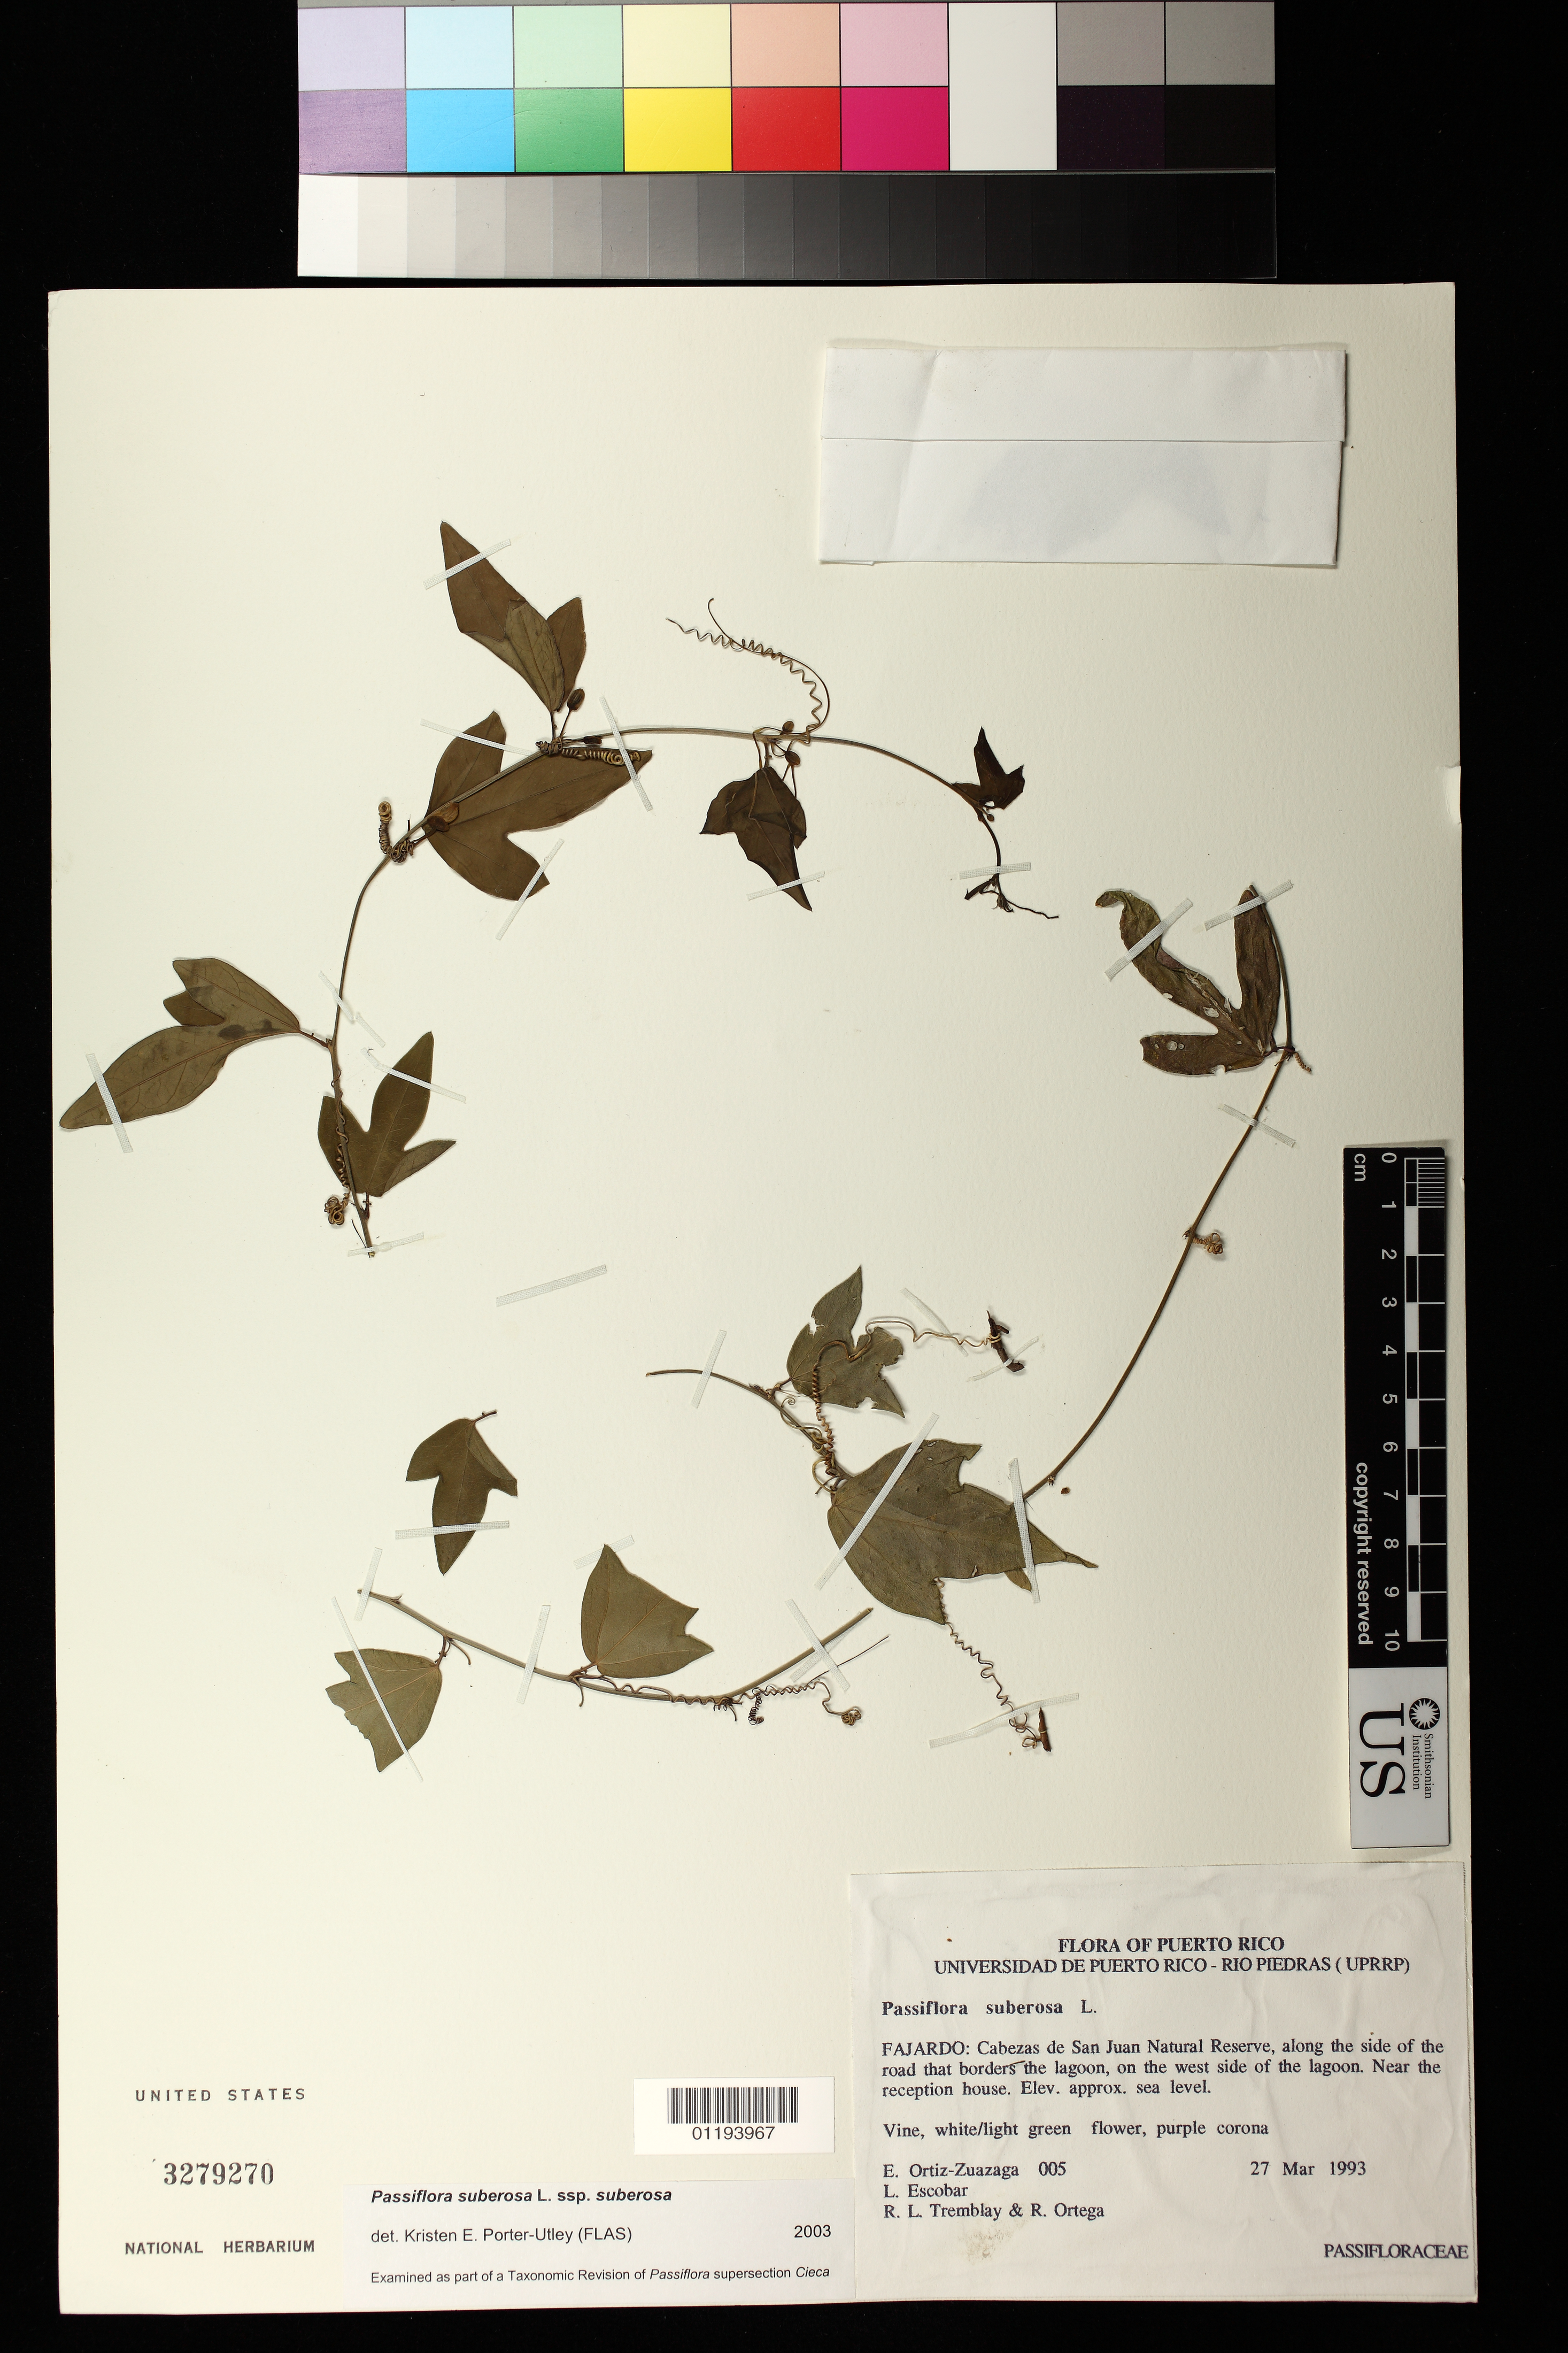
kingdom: Plantae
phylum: Tracheophyta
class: Magnoliopsida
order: Malpighiales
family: Passifloraceae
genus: Passiflora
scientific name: Passiflora suberosa subsp. suberosa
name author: L.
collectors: E. Ortiz-Zuazaga, L. K. de Escobar, R. L. Tremblay & R. Ortega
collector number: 5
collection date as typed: Mar 27 1993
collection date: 1993-03-27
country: Puerto Rico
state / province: Fajardo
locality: Fajardo: Cabezas de San Juan Natural Reserve, along the side of the road that borders the lagoon, on the west side of the lagoon. Near the reception house.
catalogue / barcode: US 3279270